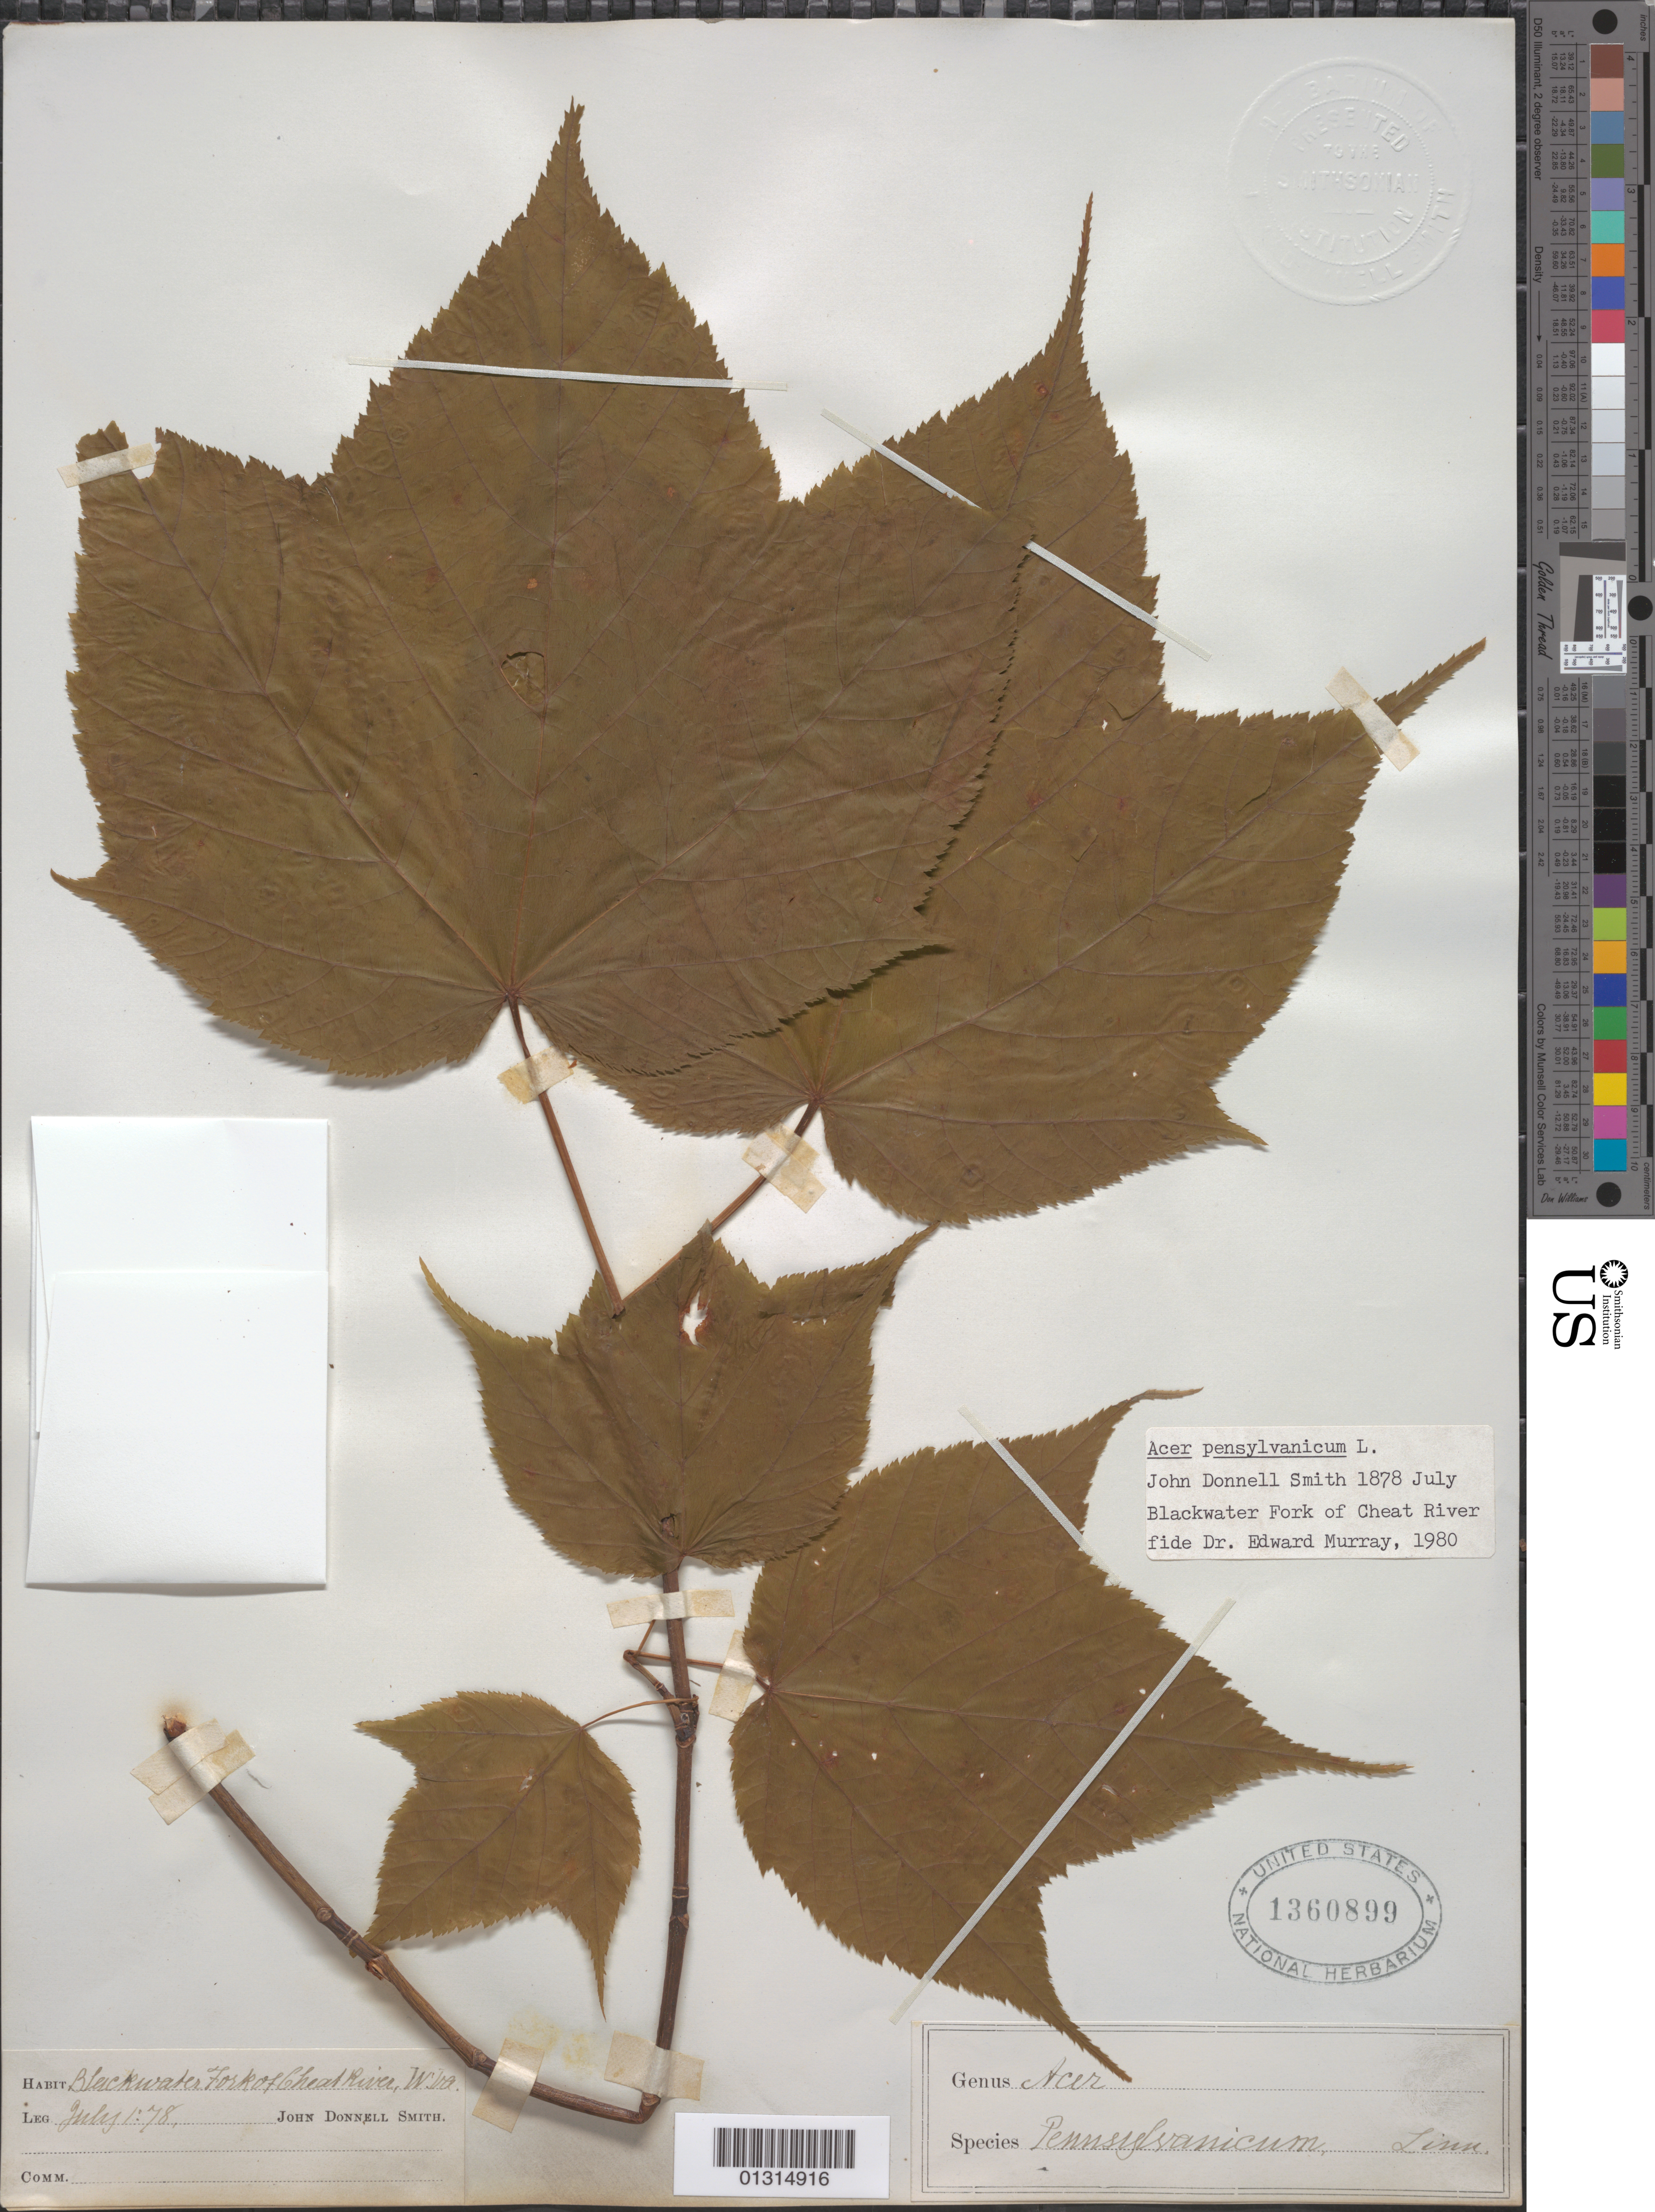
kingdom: Plantae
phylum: Tracheophyta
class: Magnoliopsida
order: Sapindales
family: Sapindaceae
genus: Acer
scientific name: Acer pensylvanicum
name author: L.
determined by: Murray, Edward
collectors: J. Donnell Smith et al.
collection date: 1878-07-01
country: United States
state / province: West Virginia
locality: Cheat River, Blackwater Fork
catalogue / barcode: US 1360899